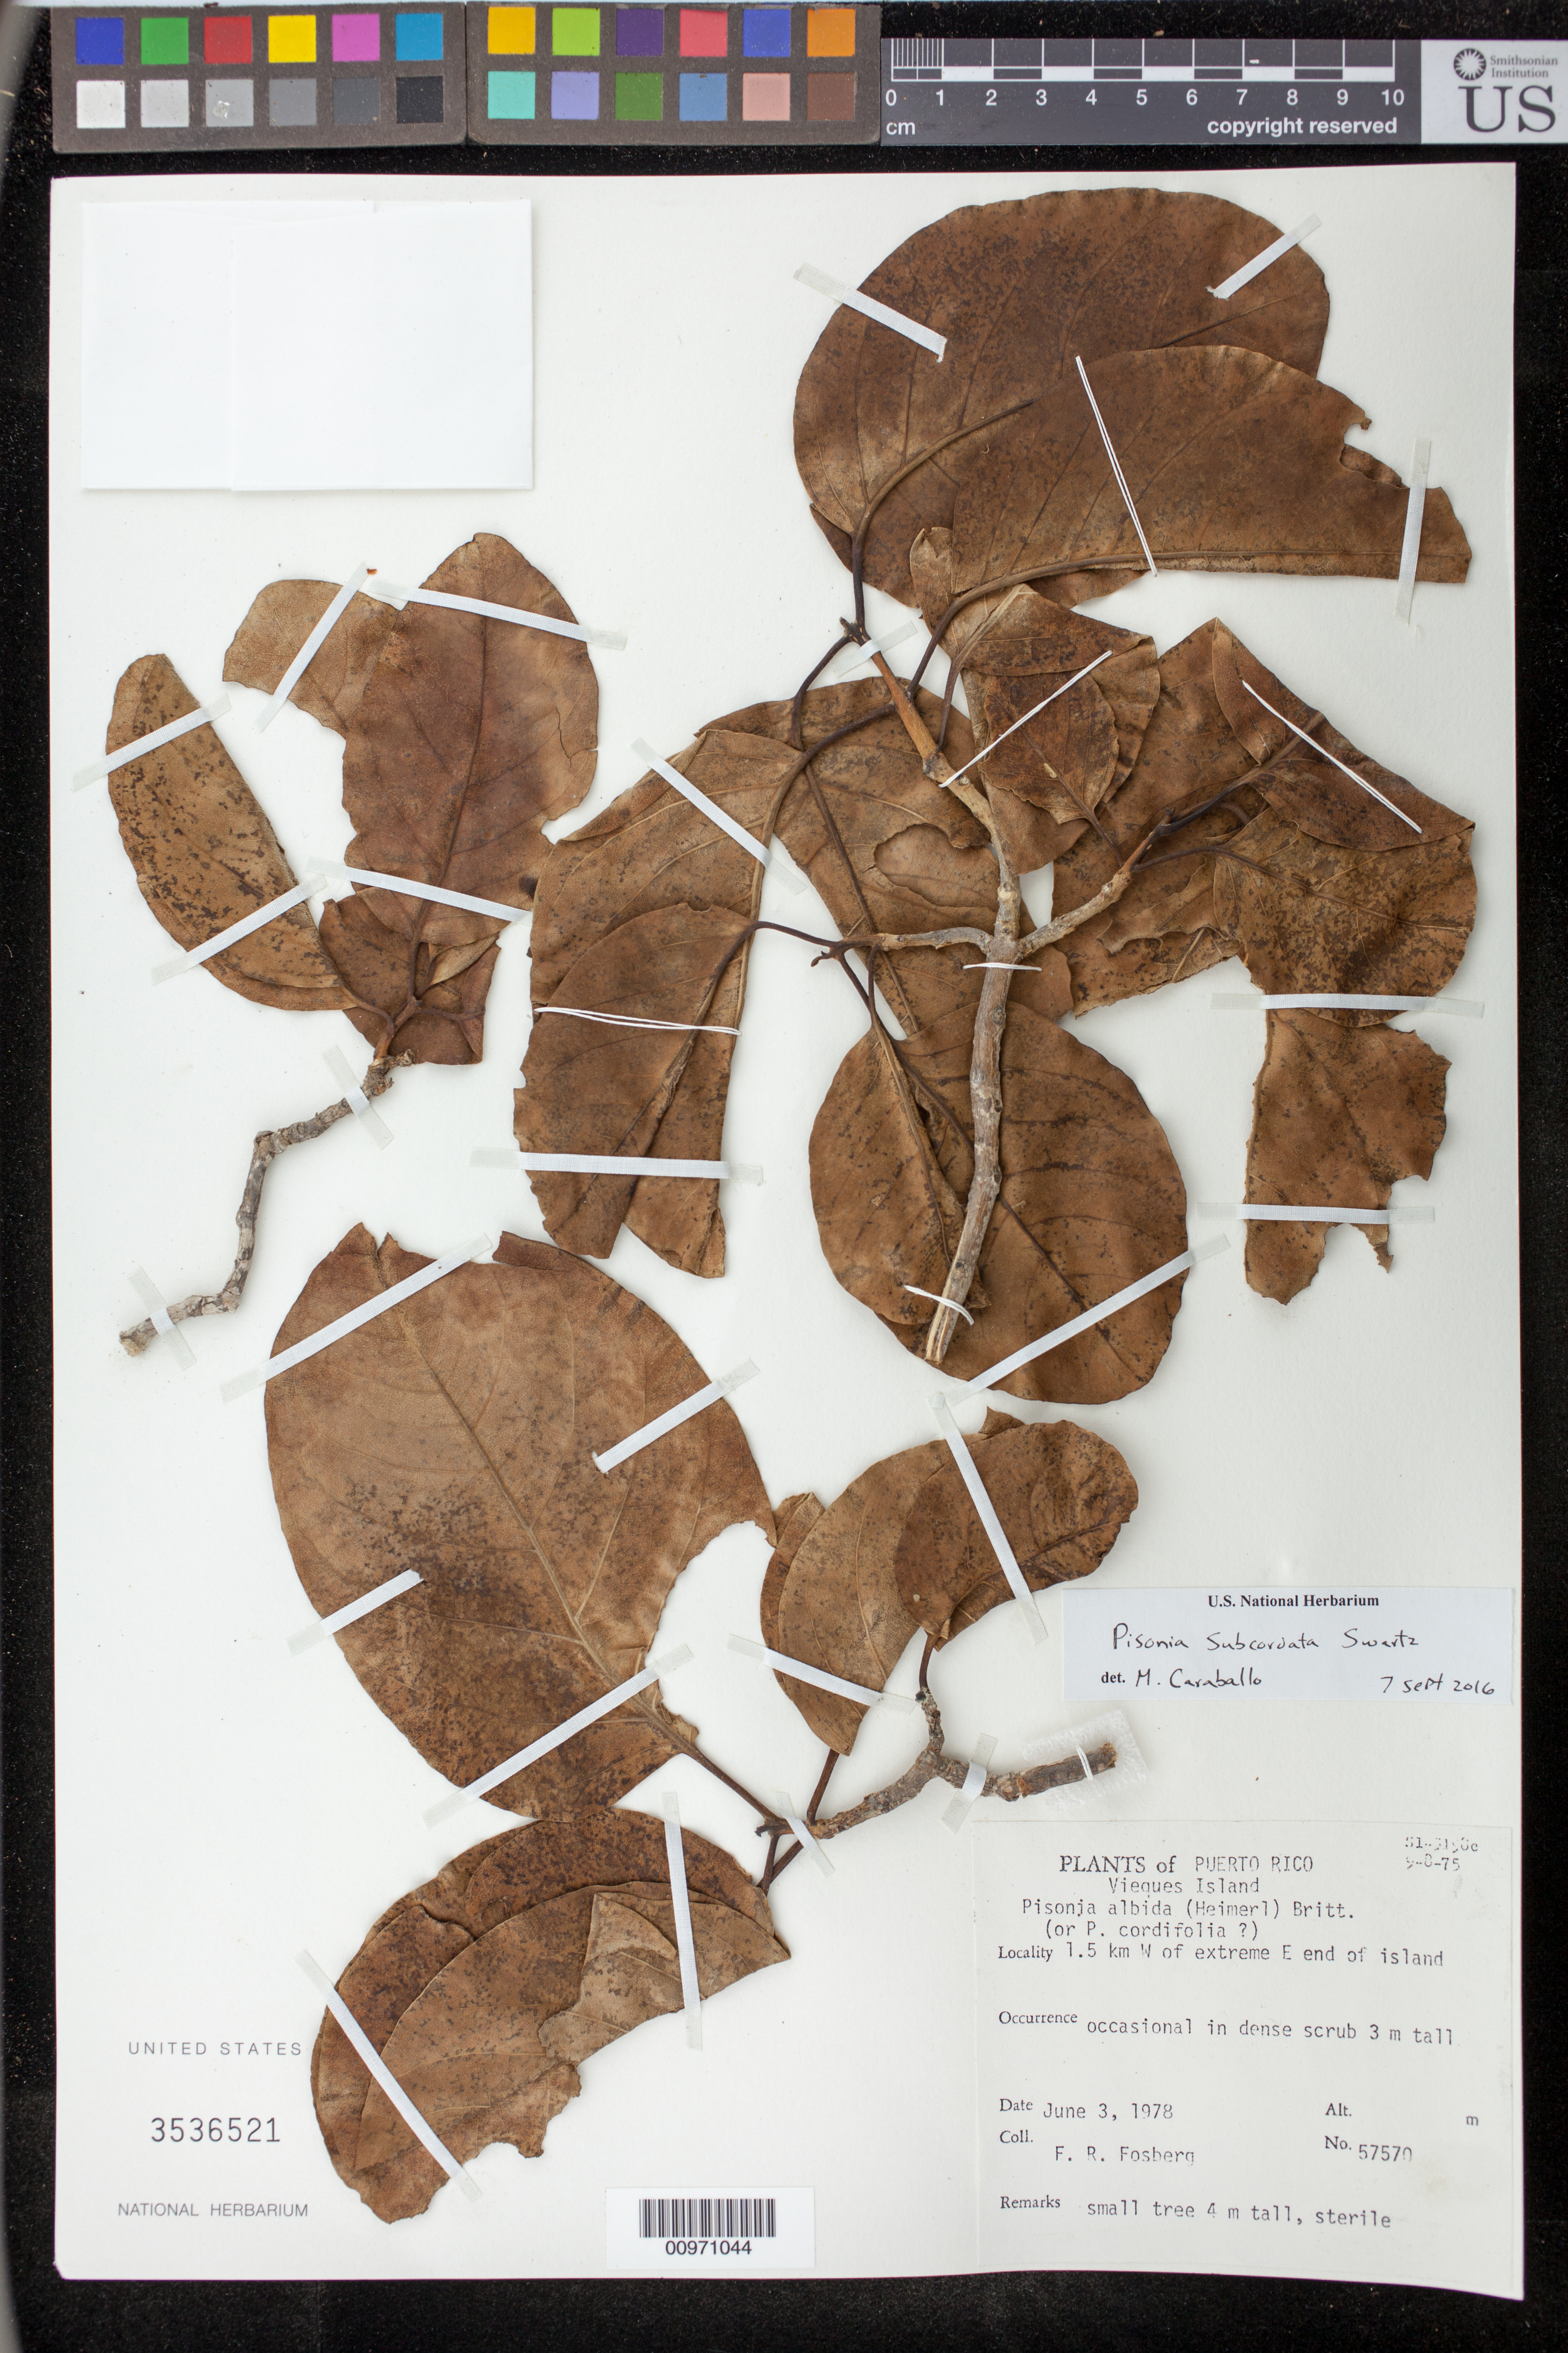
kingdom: Plantae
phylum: Tracheophyta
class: Magnoliopsida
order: Caryophyllales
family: Nyctaginaceae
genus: Pisonia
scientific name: Pisonia albida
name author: (Heimerl) Britton ex Standl.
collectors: F. R. Fosberg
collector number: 57570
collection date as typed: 03 Jun 1978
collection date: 1978-06-03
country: Puerto Rico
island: Vieques I.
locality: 1.5 km W of extreme E end of island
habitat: In dense scrub 3 m tall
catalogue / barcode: US 3536521